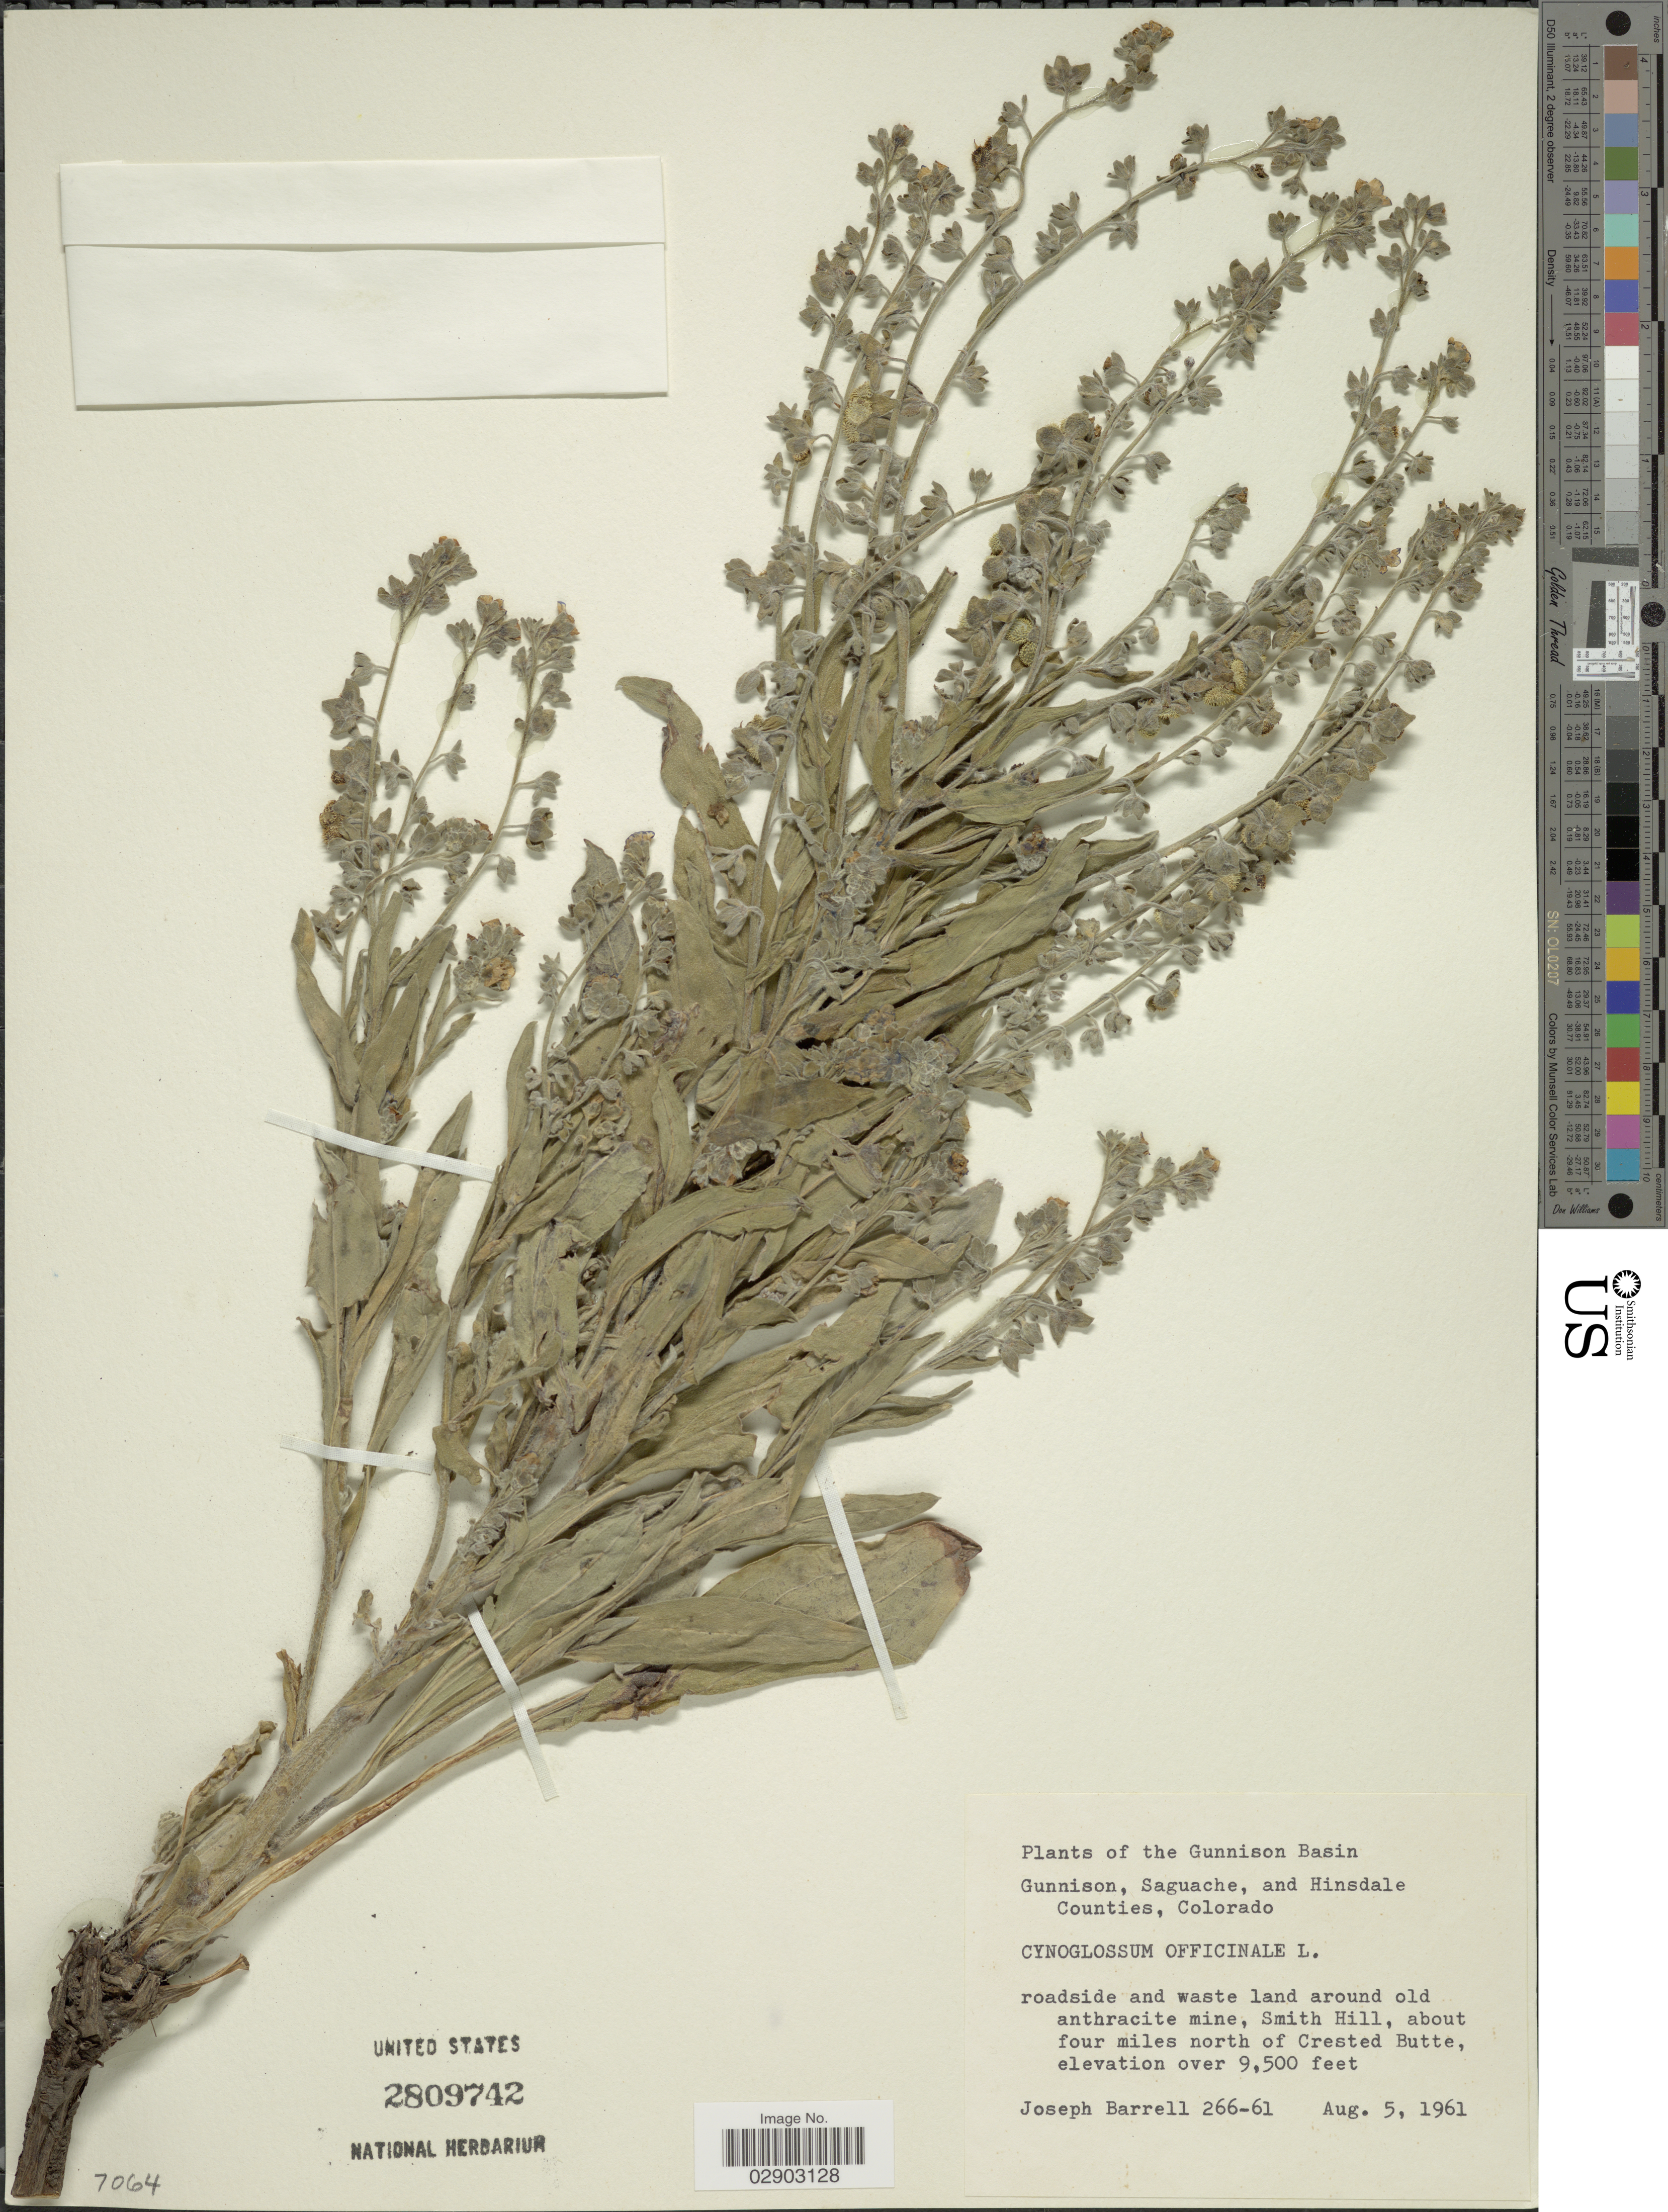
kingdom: Plantae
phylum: Tracheophyta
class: Magnoliopsida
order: Boraginales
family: Boraginaceae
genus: Cynoglossum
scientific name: Cynoglossum officinale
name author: L.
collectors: J. Barrell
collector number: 266-61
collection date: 1961-08-05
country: United States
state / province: Colorado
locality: Gunnison Basin. Gunnison, Saguache, and Hinsdale Counties. Around old anthracite mine, Smith Hill, about four miles north of Crested Butte.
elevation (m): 2896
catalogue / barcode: US 2809742